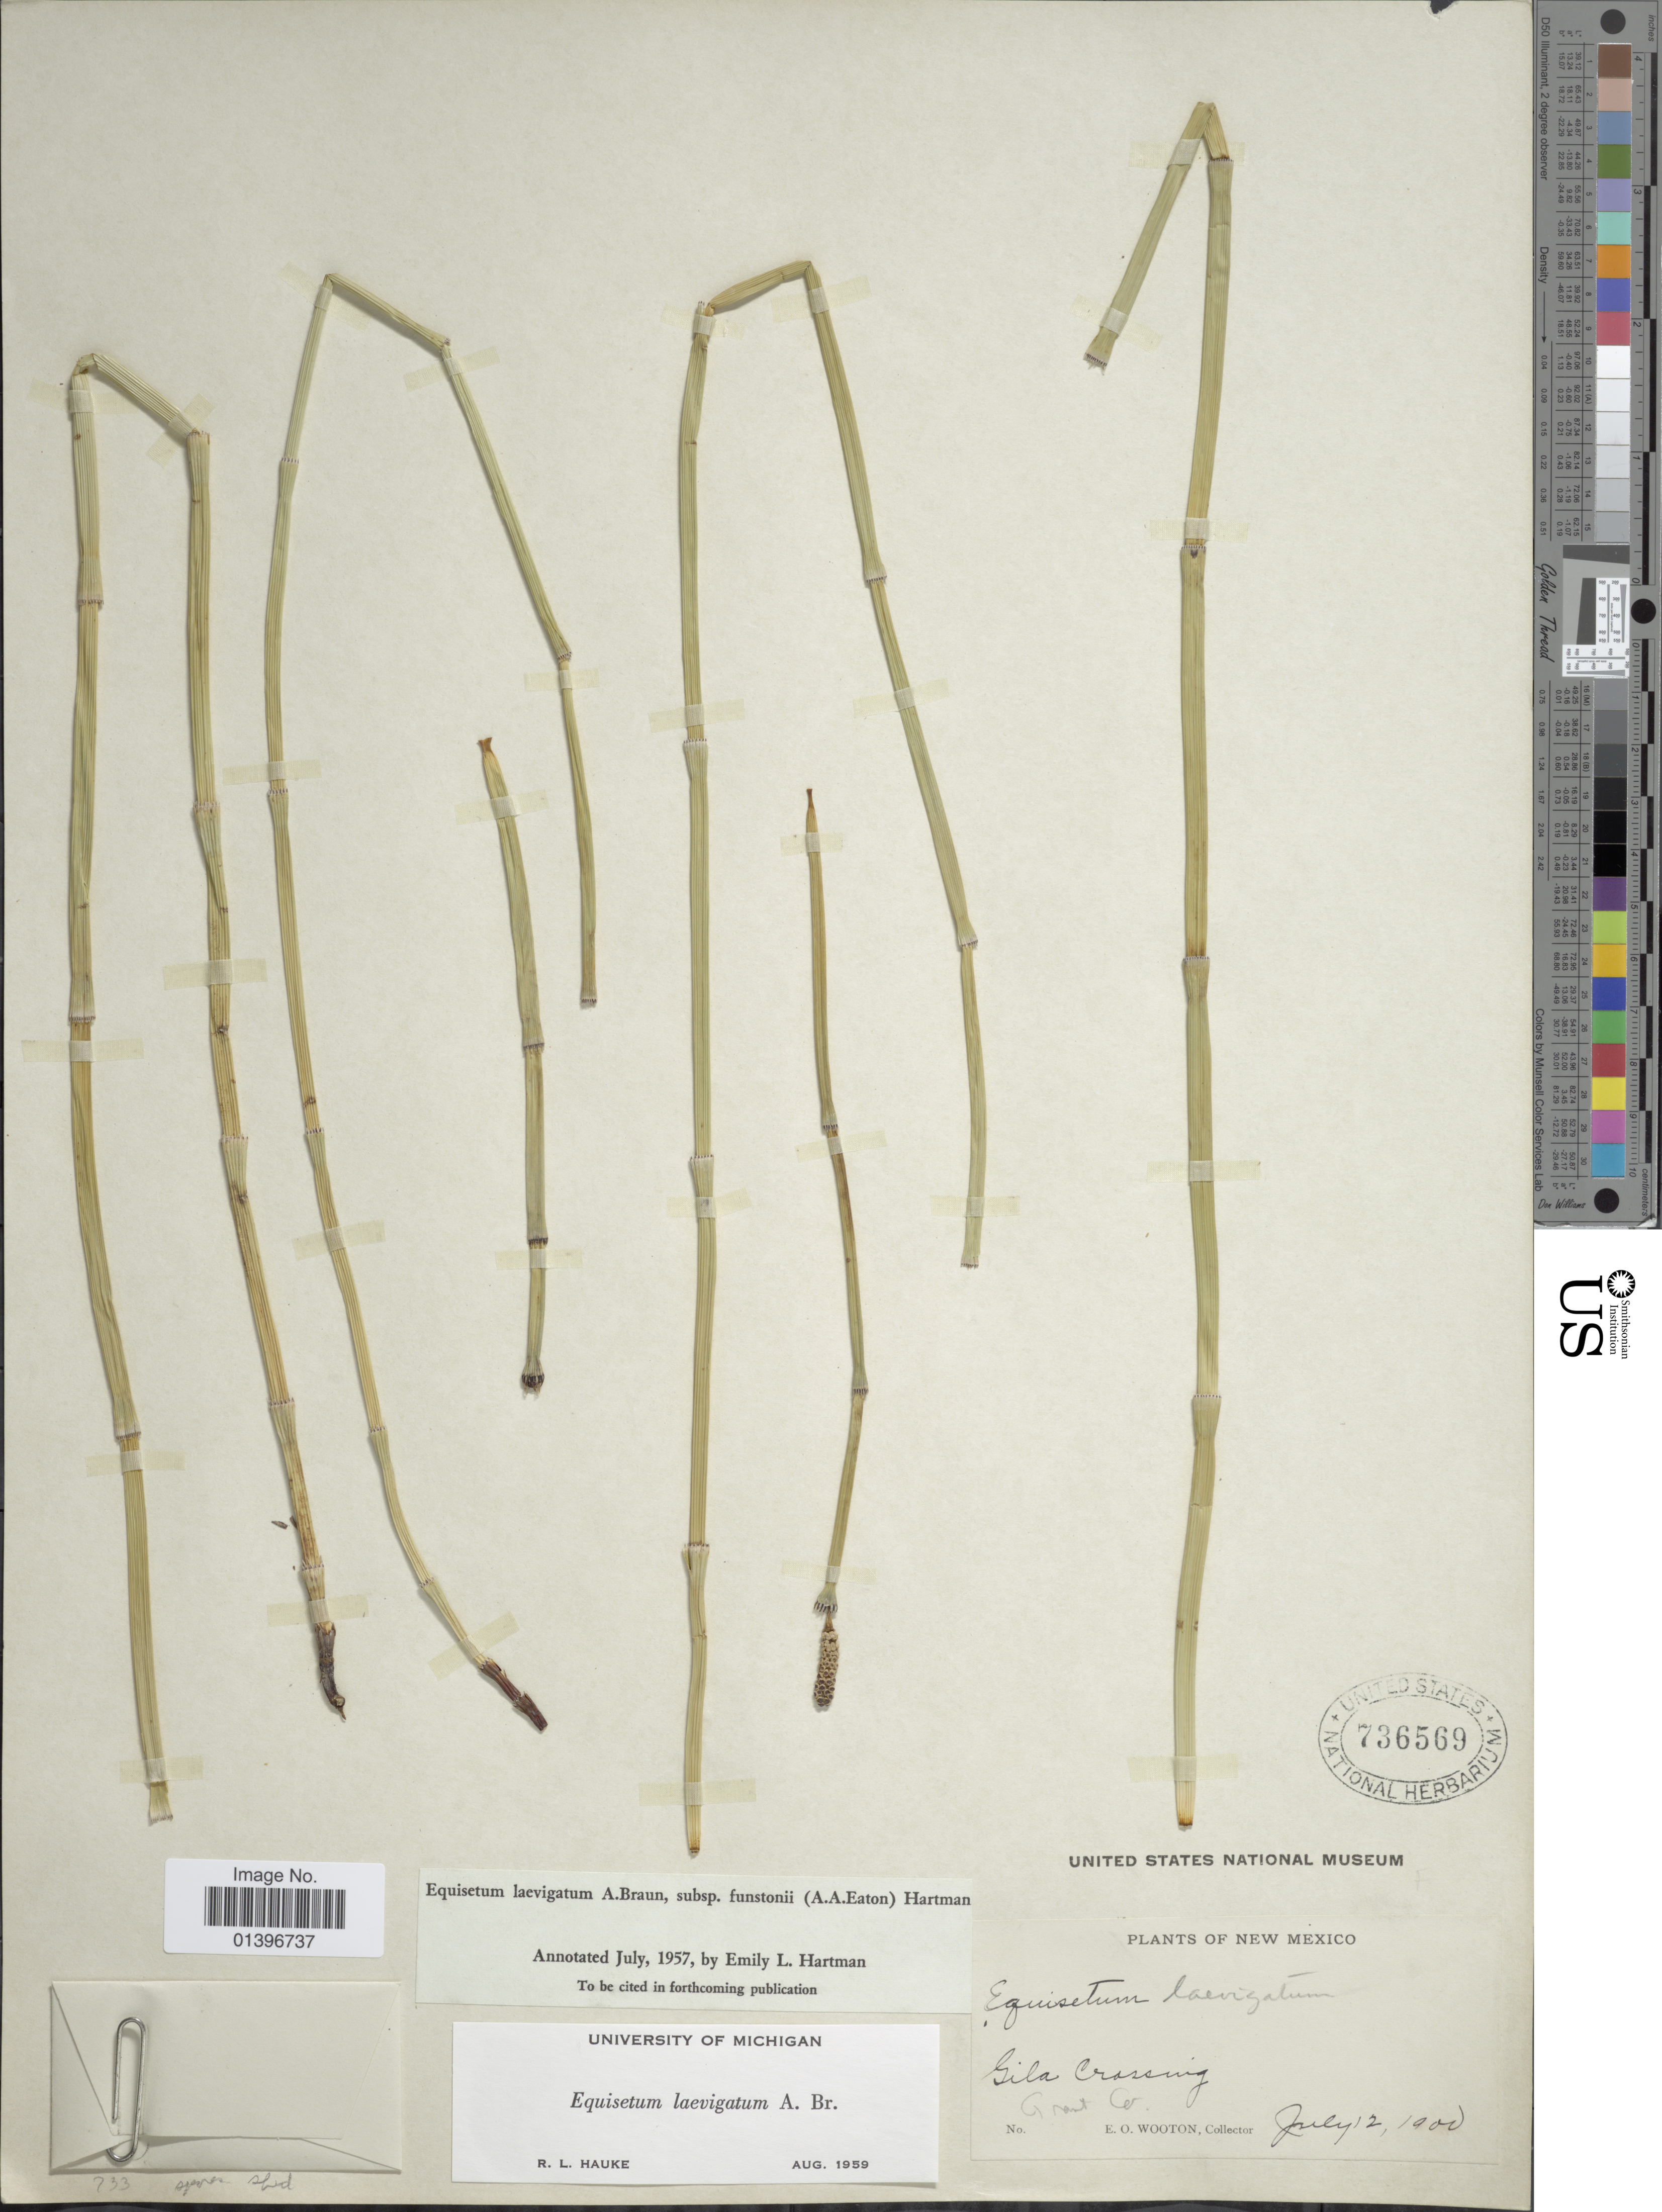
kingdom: Plantae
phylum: Tracheophyta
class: Polypodiopsida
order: Equisetales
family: Equisetaceae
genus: Equisetum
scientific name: Equisetum laevigatum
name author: A. Braun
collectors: E. O. Wooton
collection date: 1900-07-12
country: United States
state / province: New Mexico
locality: Gila Crossing, Grant Co.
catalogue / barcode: US 736569